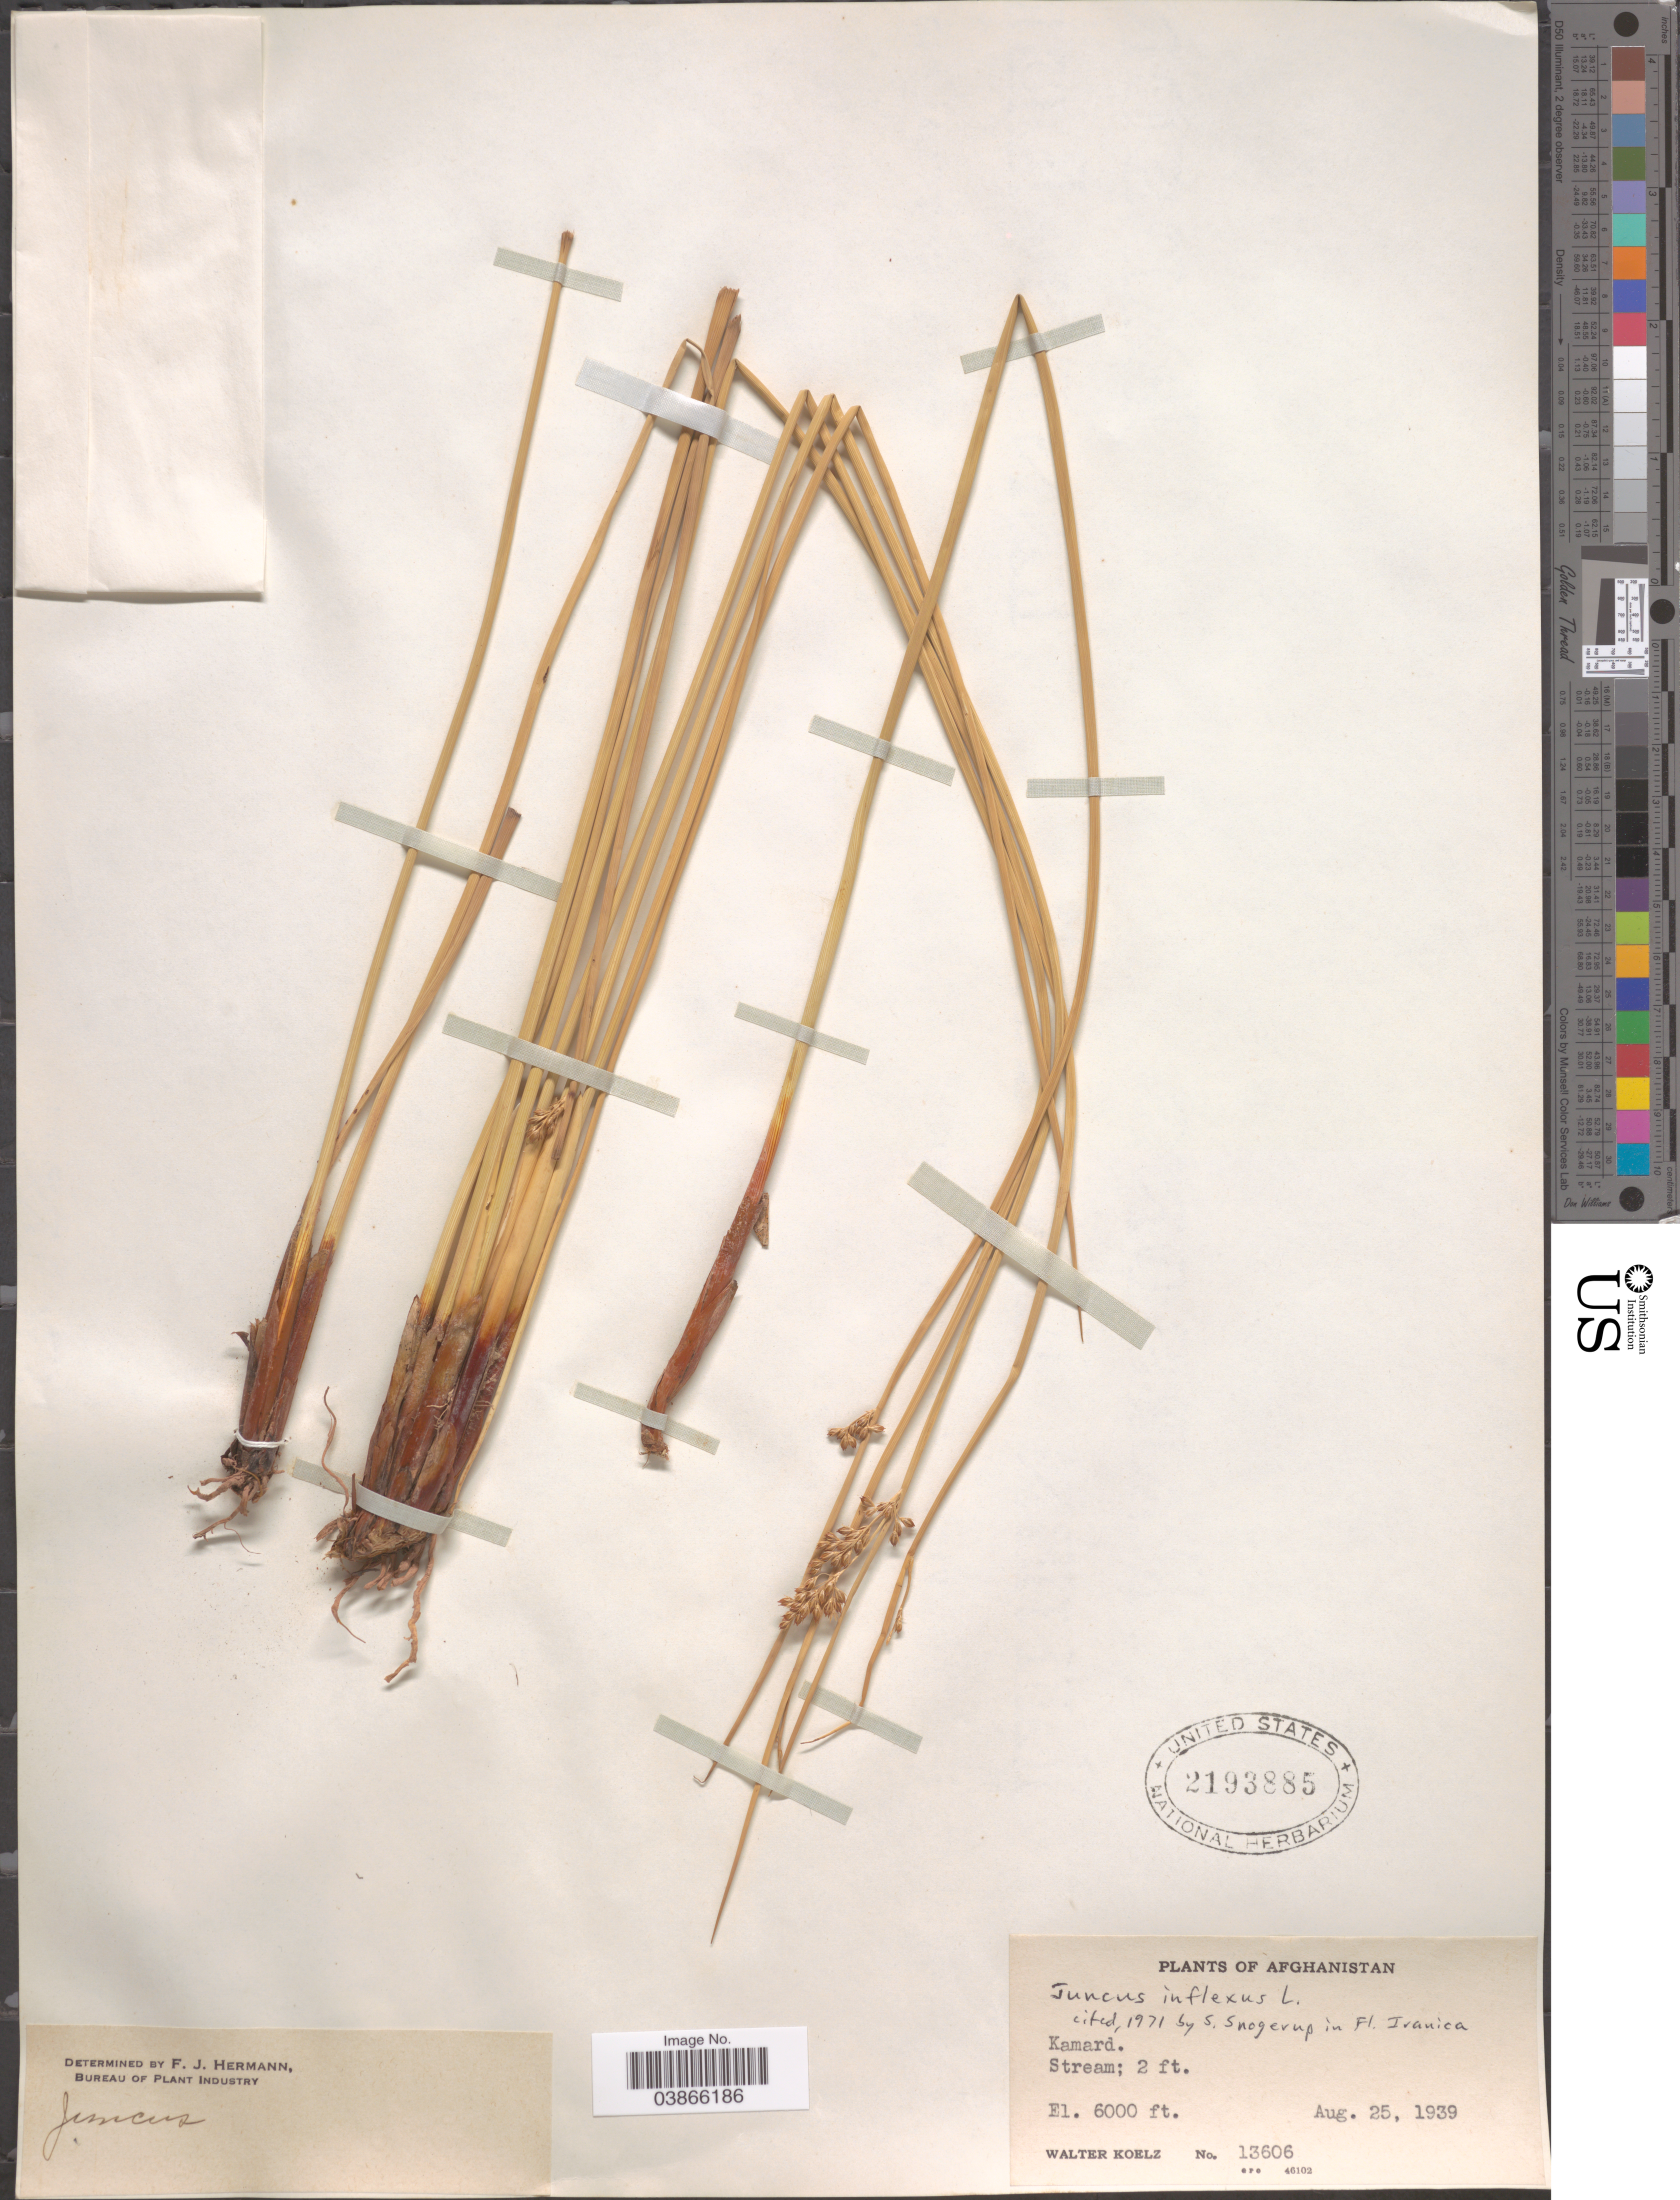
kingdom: Plantae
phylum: Tracheophyta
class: Liliopsida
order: Poales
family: Juncaceae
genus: Juncus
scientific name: Juncus inflexus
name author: L.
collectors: W. N. Koelz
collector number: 13606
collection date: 1939-08-25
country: Afghanistan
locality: Kamard.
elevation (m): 1829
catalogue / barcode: US 2193885